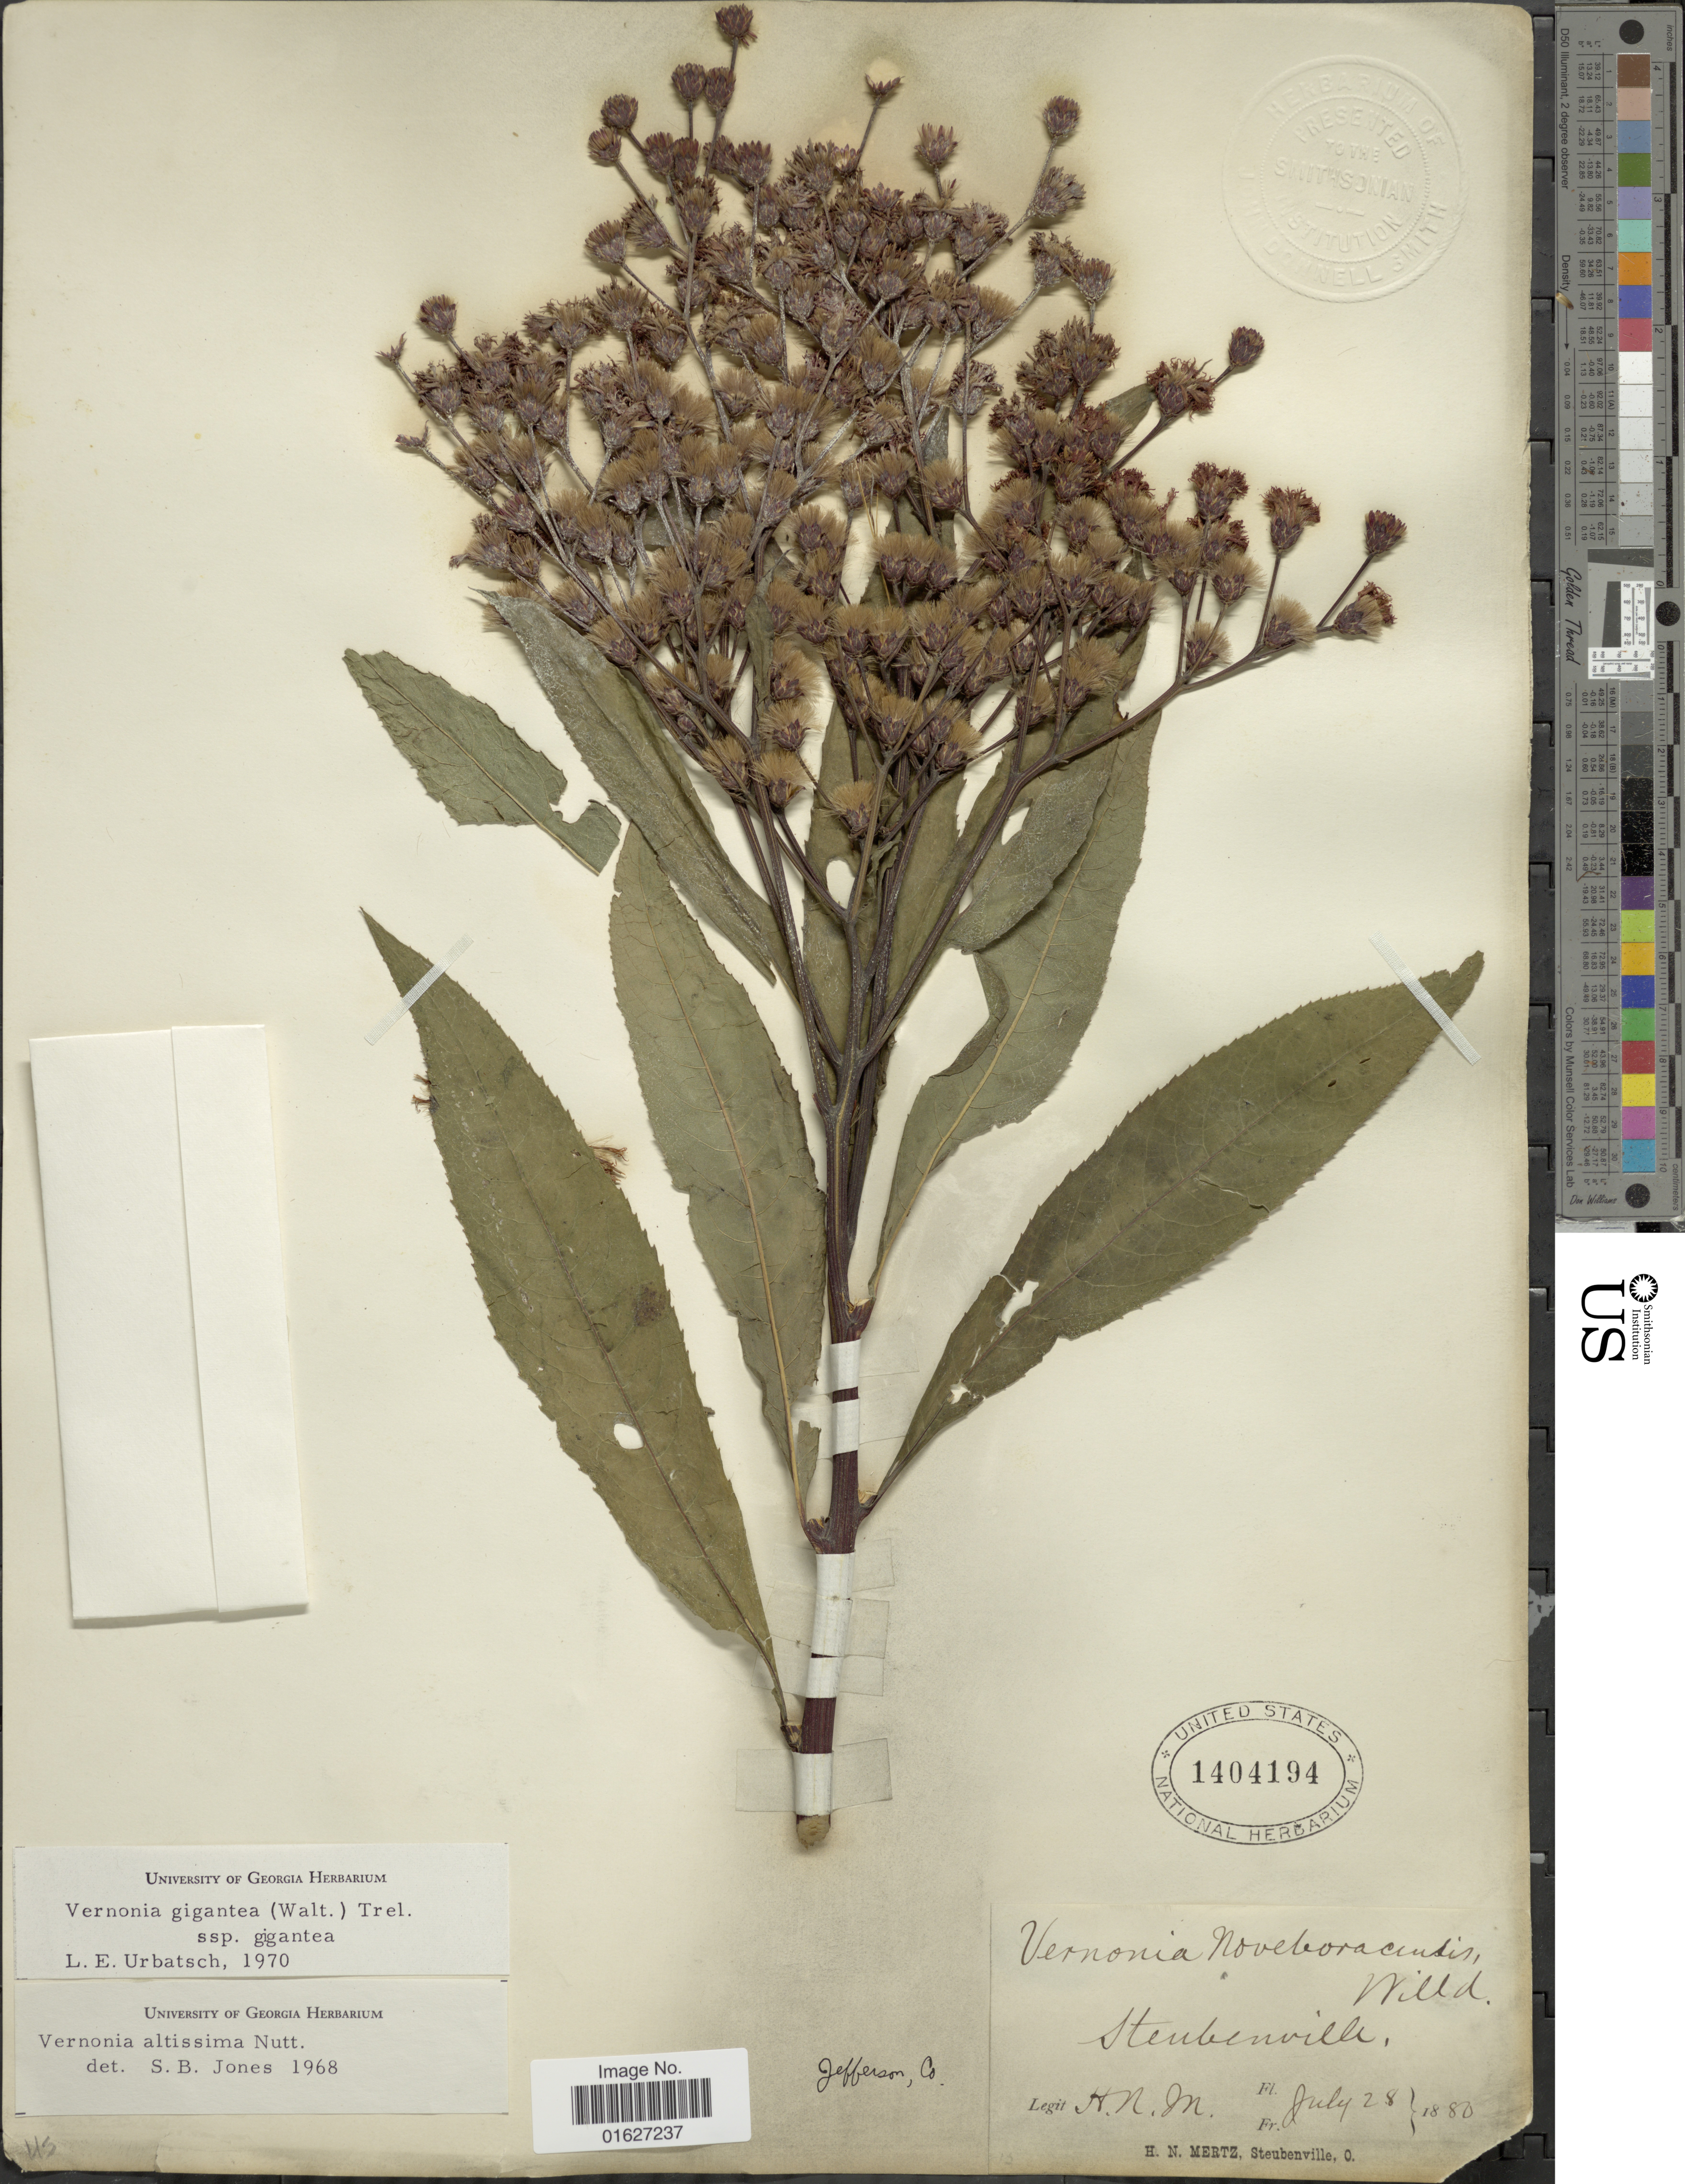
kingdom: Plantae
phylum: Tracheophyta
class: Magnoliopsida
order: Asterales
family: Asteraceae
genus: Vernonia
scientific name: Vernonia gigantea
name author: (Walter) Trel.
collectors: H. Mertz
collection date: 1880-07-28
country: United States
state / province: Ohio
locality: Steubenville,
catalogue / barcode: US 1404194